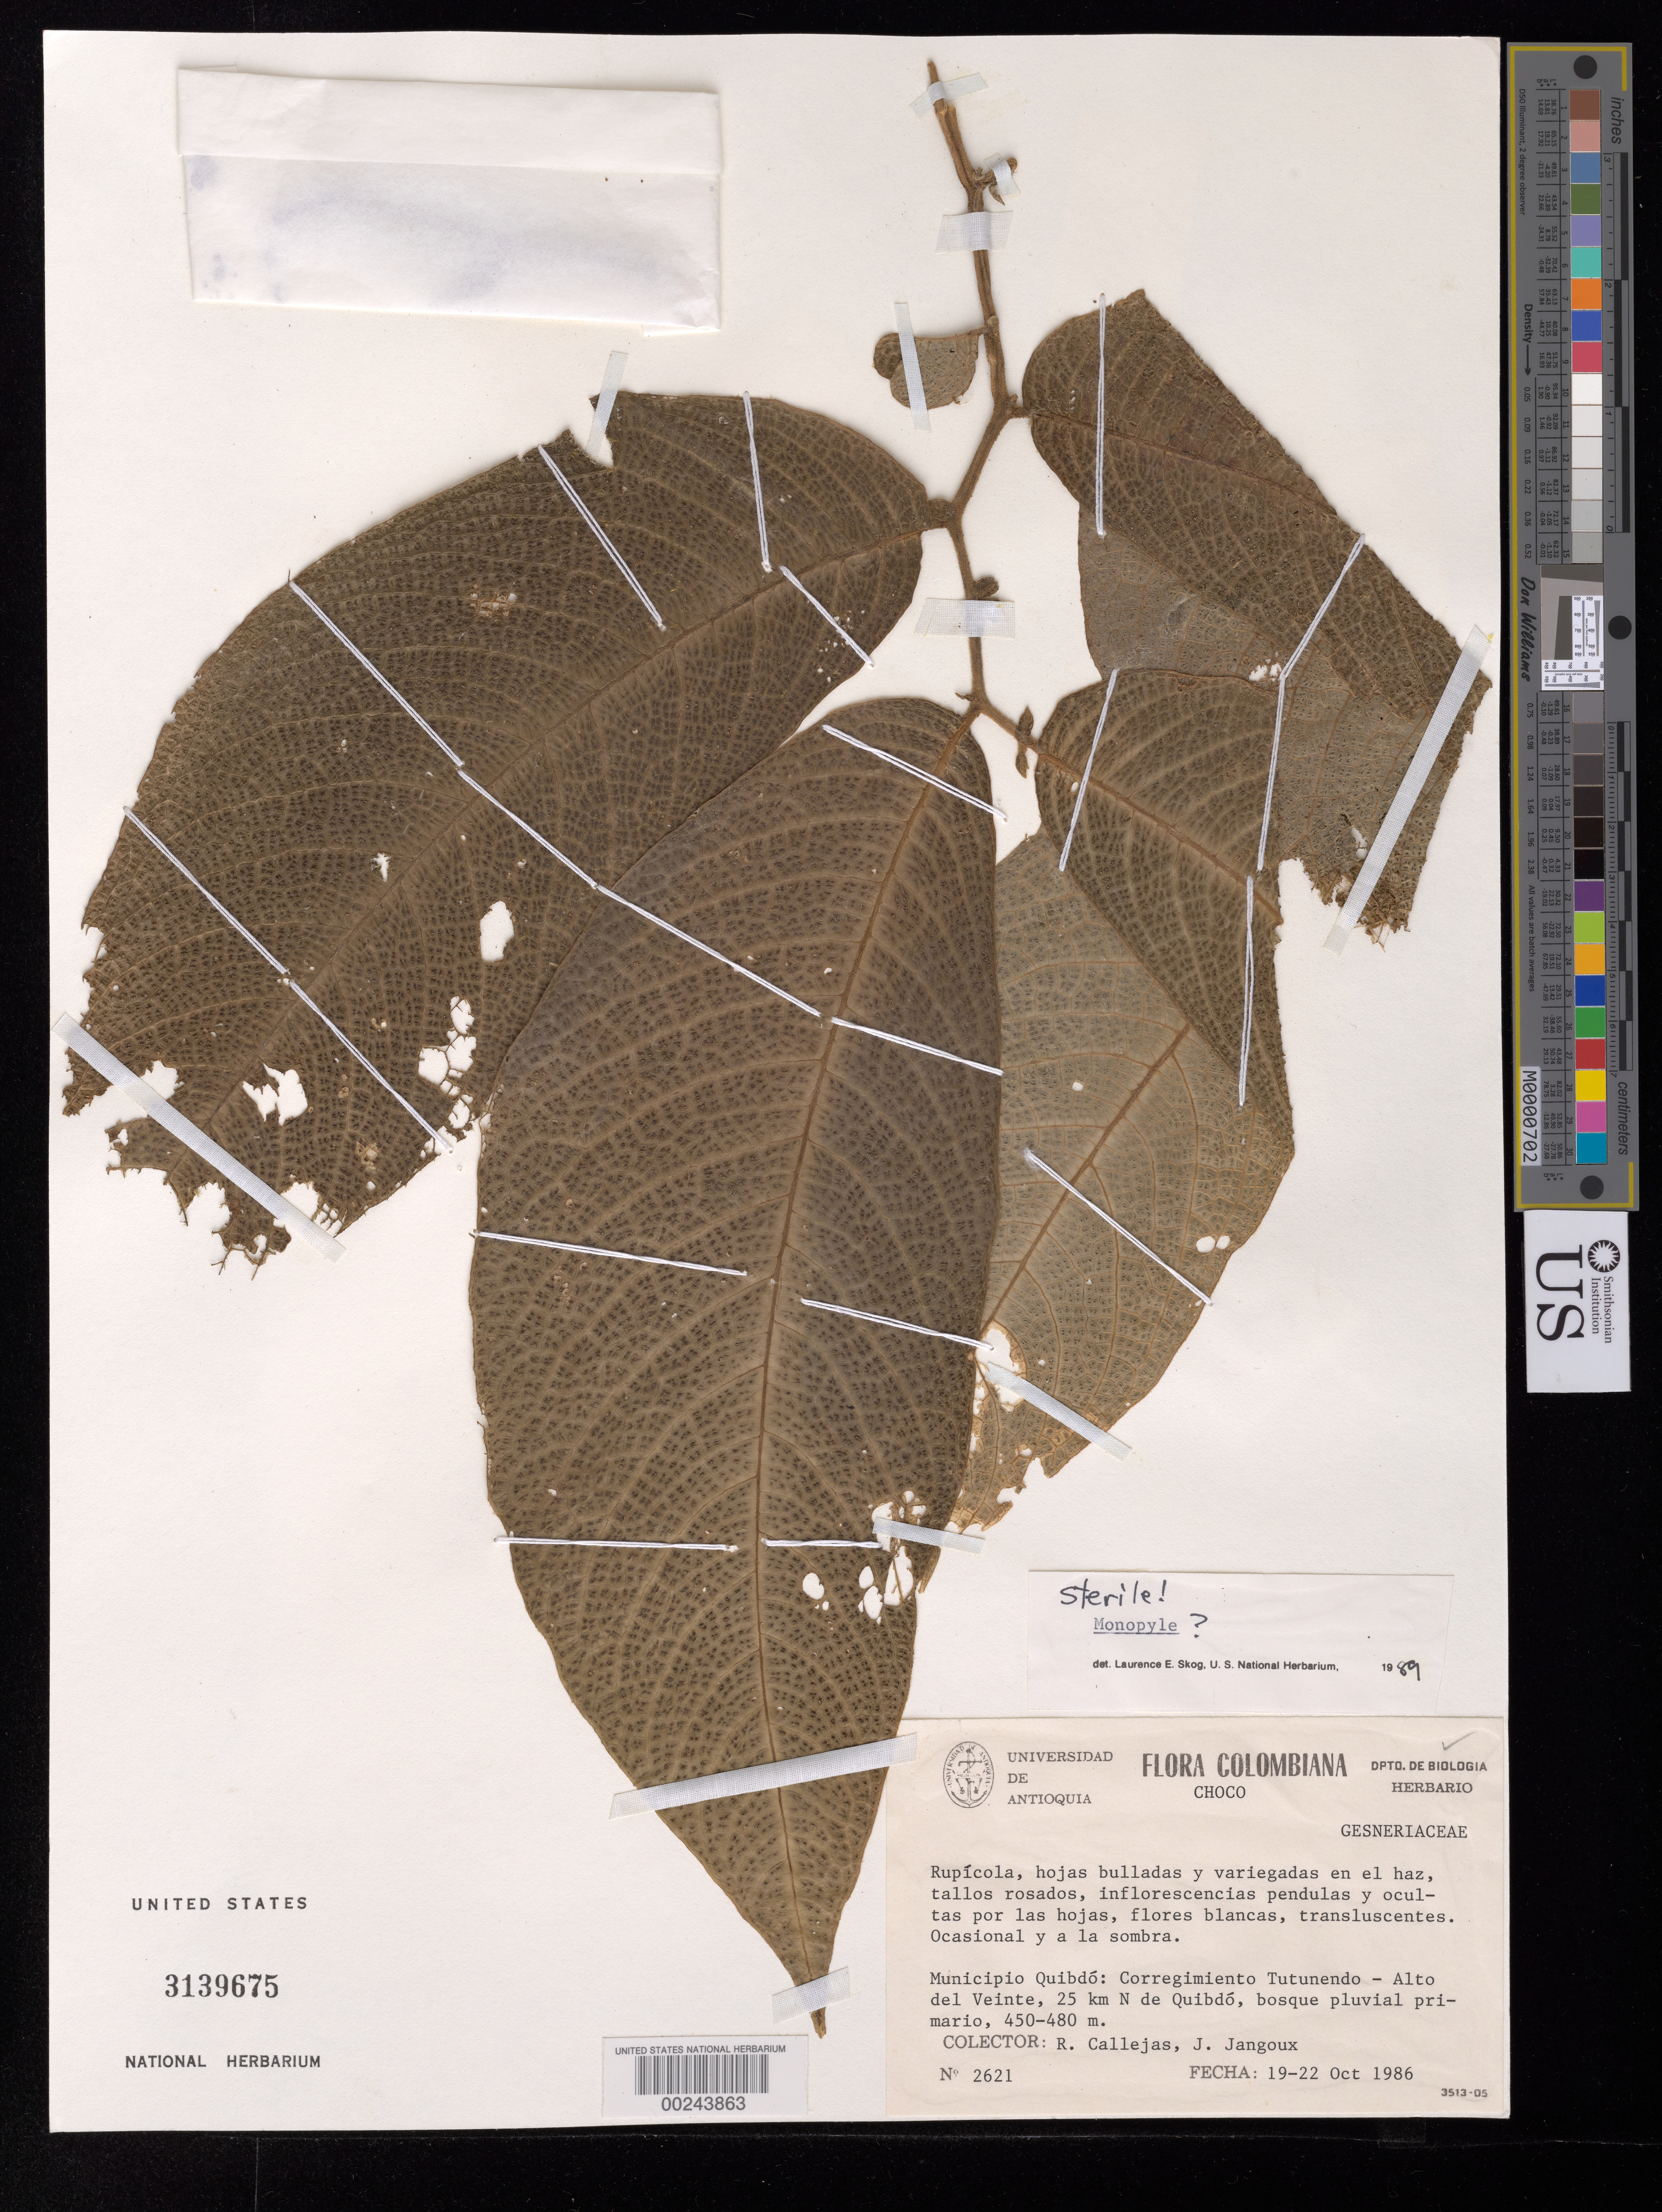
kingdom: Plantae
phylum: Tracheophyta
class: Magnoliopsida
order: Lamiales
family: Gesneriaceae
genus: Monopyle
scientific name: Monopyle sp.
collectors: R. Callejas & J. I. Jangoux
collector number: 2621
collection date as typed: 19-22 Oct 1986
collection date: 1986-10-19/1986-10-22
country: Colombia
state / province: Chocó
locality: Mun. of Quibdo, corregimiento Tutunendo - Alto del Veinte, 25 km N of Quibdo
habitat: Primary pluvial forest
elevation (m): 450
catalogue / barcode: US 3139675